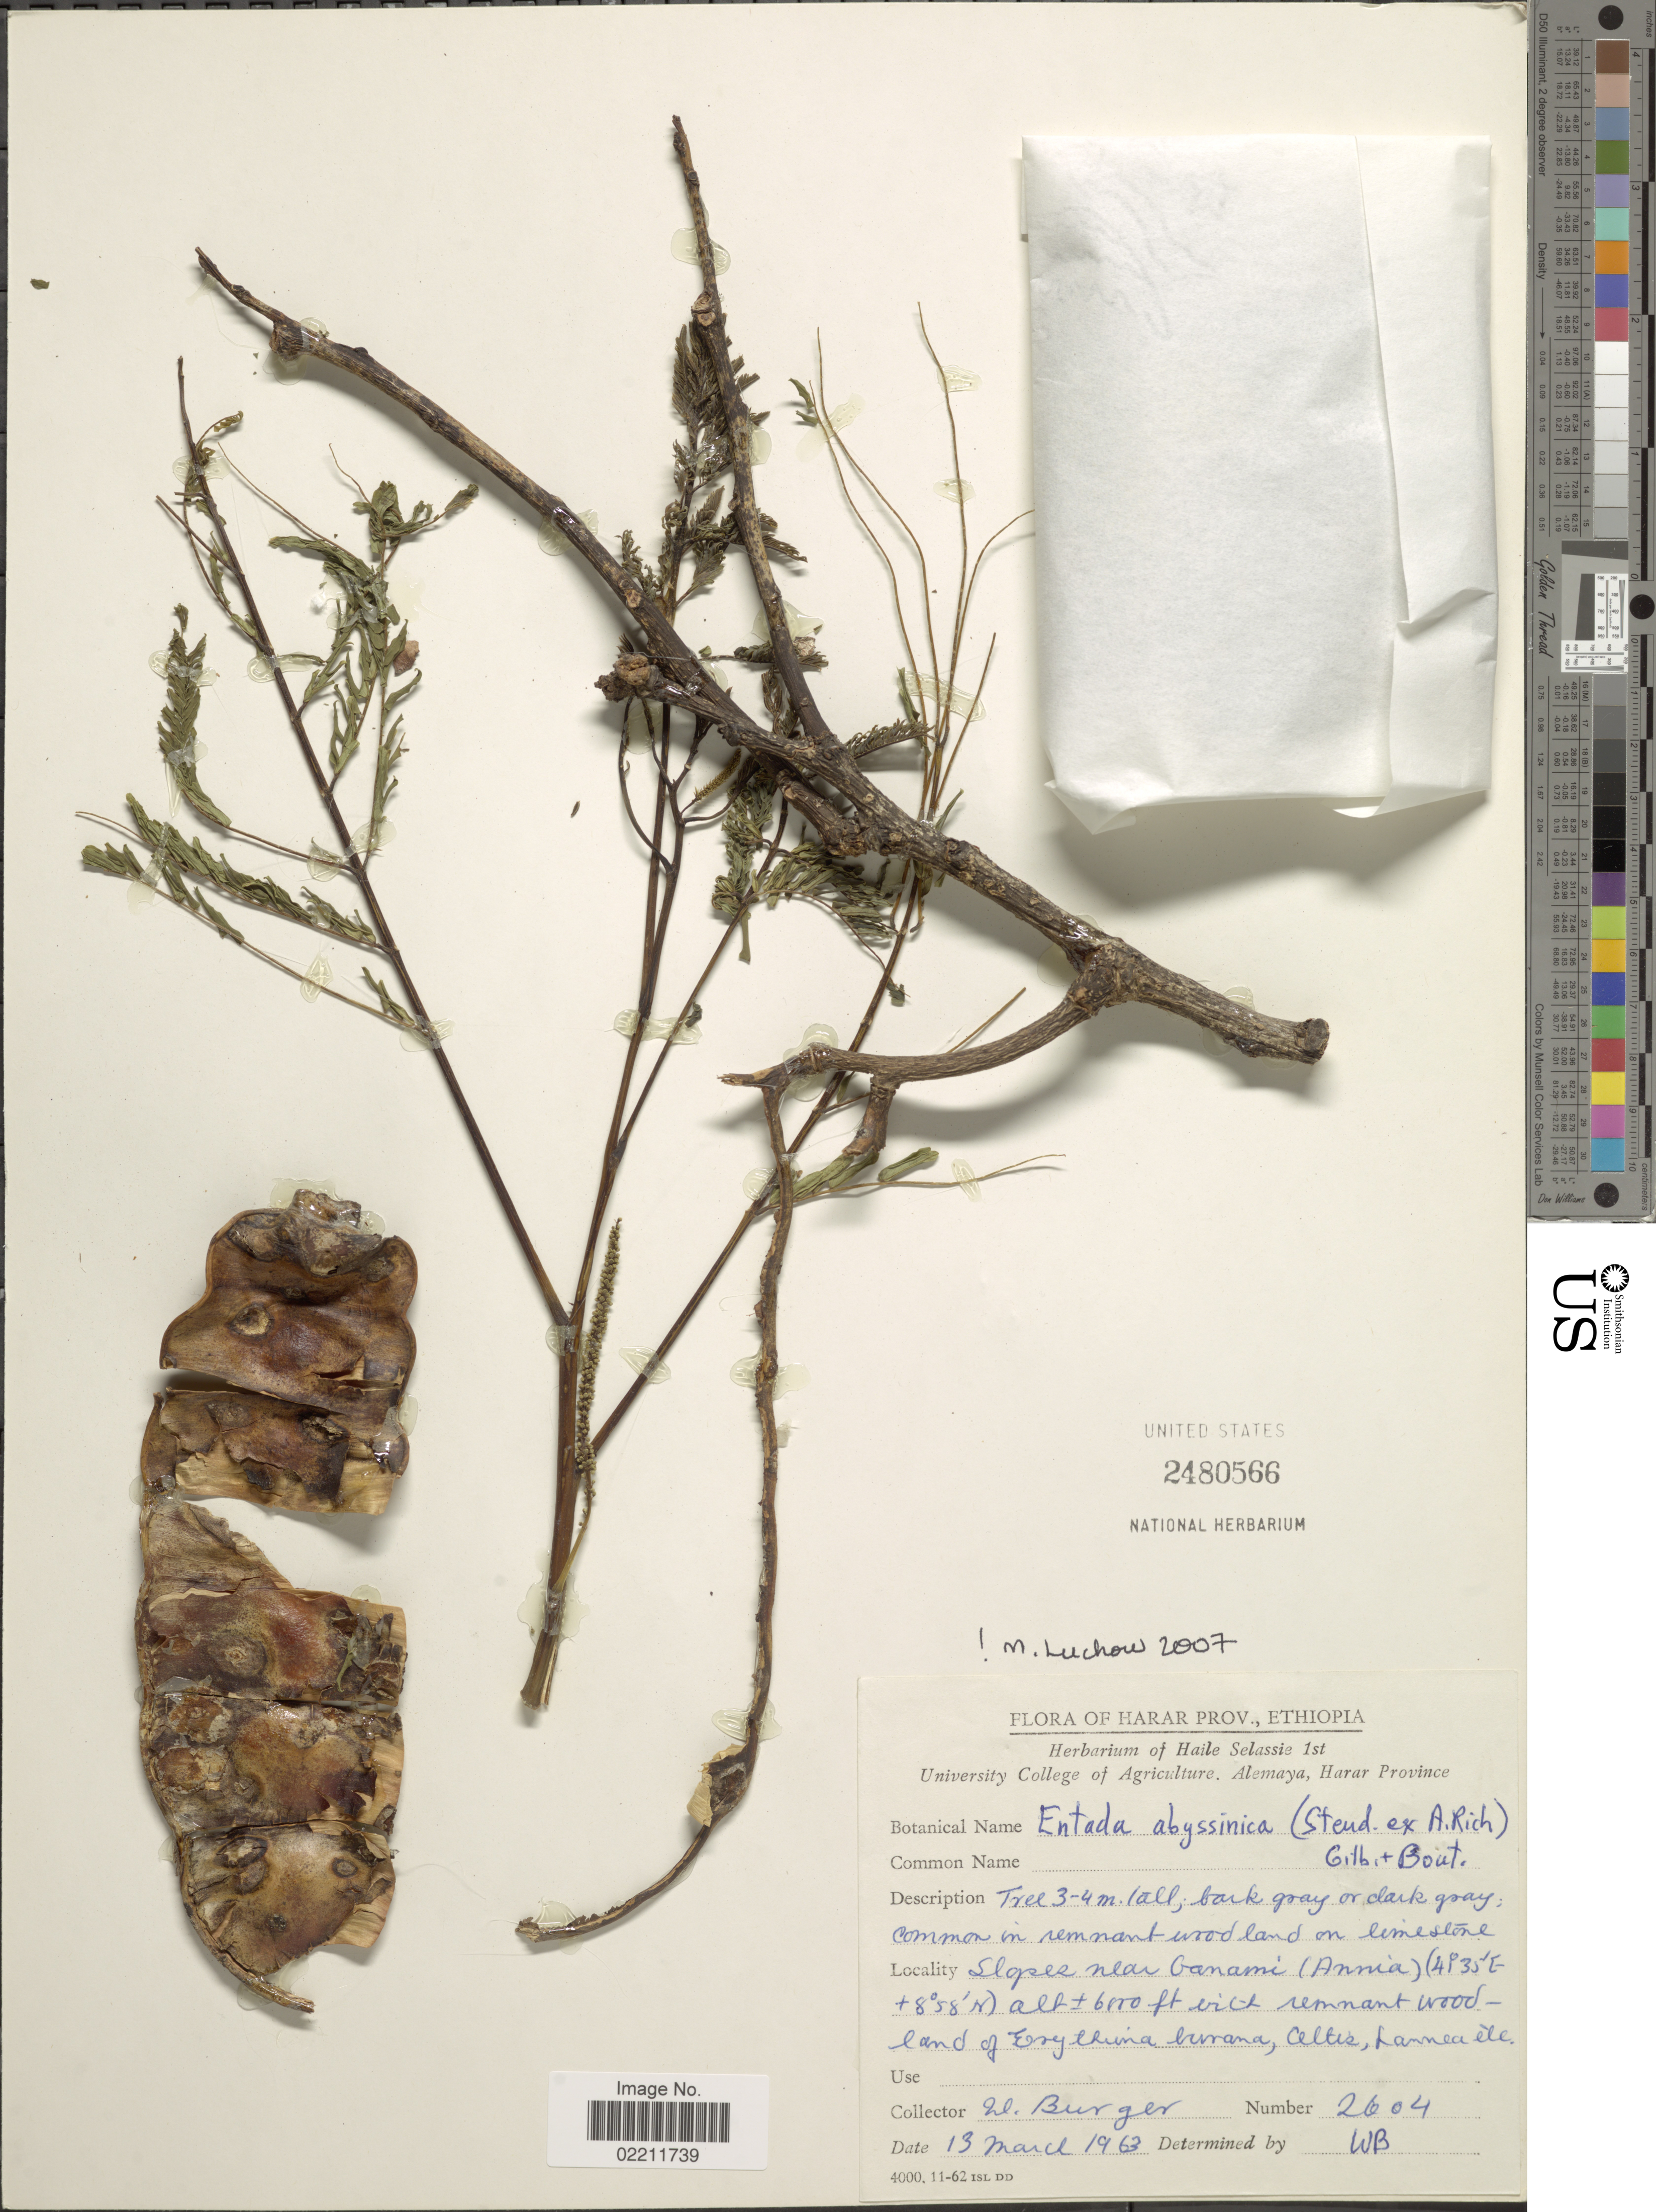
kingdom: Plantae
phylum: Tracheophyta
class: Magnoliopsida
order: Fabales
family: Fabaceae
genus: Entada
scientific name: Entada abyssinica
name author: Steud. ex A. Rich.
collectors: W. Burger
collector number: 2604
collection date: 1963-03-13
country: Ethiopia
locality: Harar Prov., Ethiopia. Slopes near Ganami (Annia).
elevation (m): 1829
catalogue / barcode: US 2480566